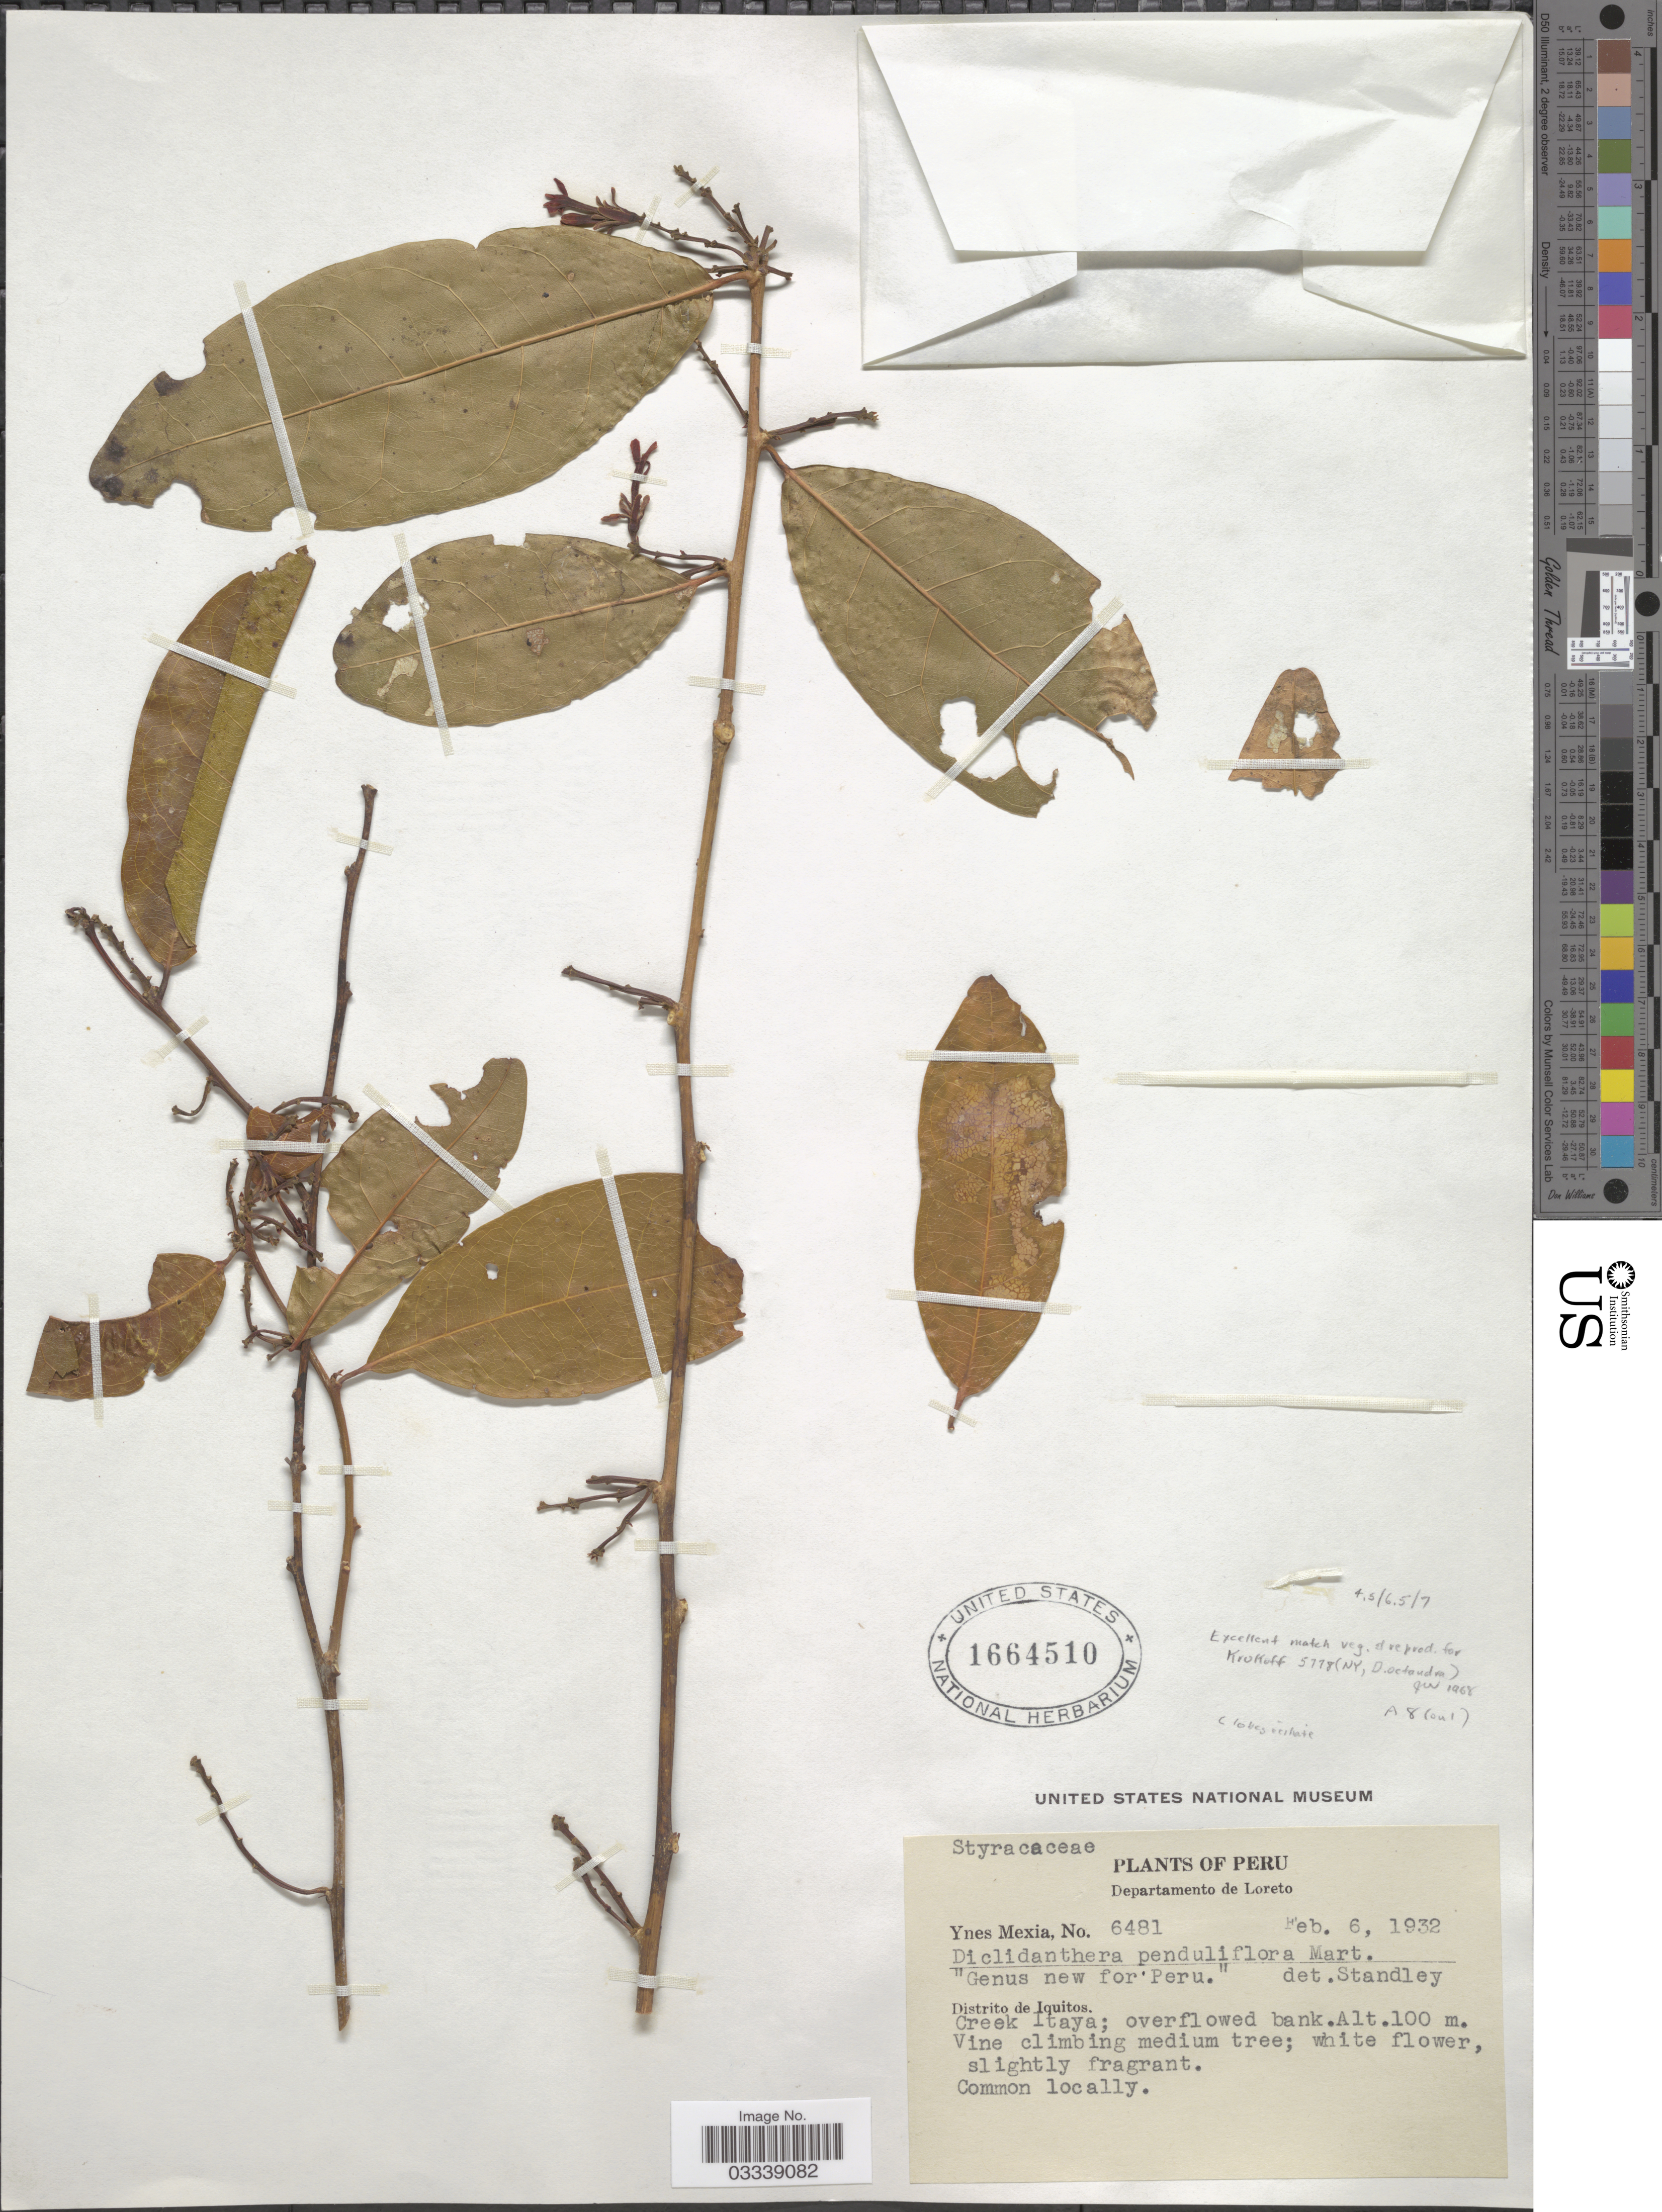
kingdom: Plantae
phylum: Tracheophyta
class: Magnoliopsida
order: Fabales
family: Polygalaceae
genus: Diclidanthera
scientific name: Diclidanthera penduliflora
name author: Mart.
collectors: Y. Mexia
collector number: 6481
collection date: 1932-02-06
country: Peru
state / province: Loreto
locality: Departamento de Loreto. Distrito de Iquitos. Creel Itaya; overflowed bank.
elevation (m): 100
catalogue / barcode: US 1664510